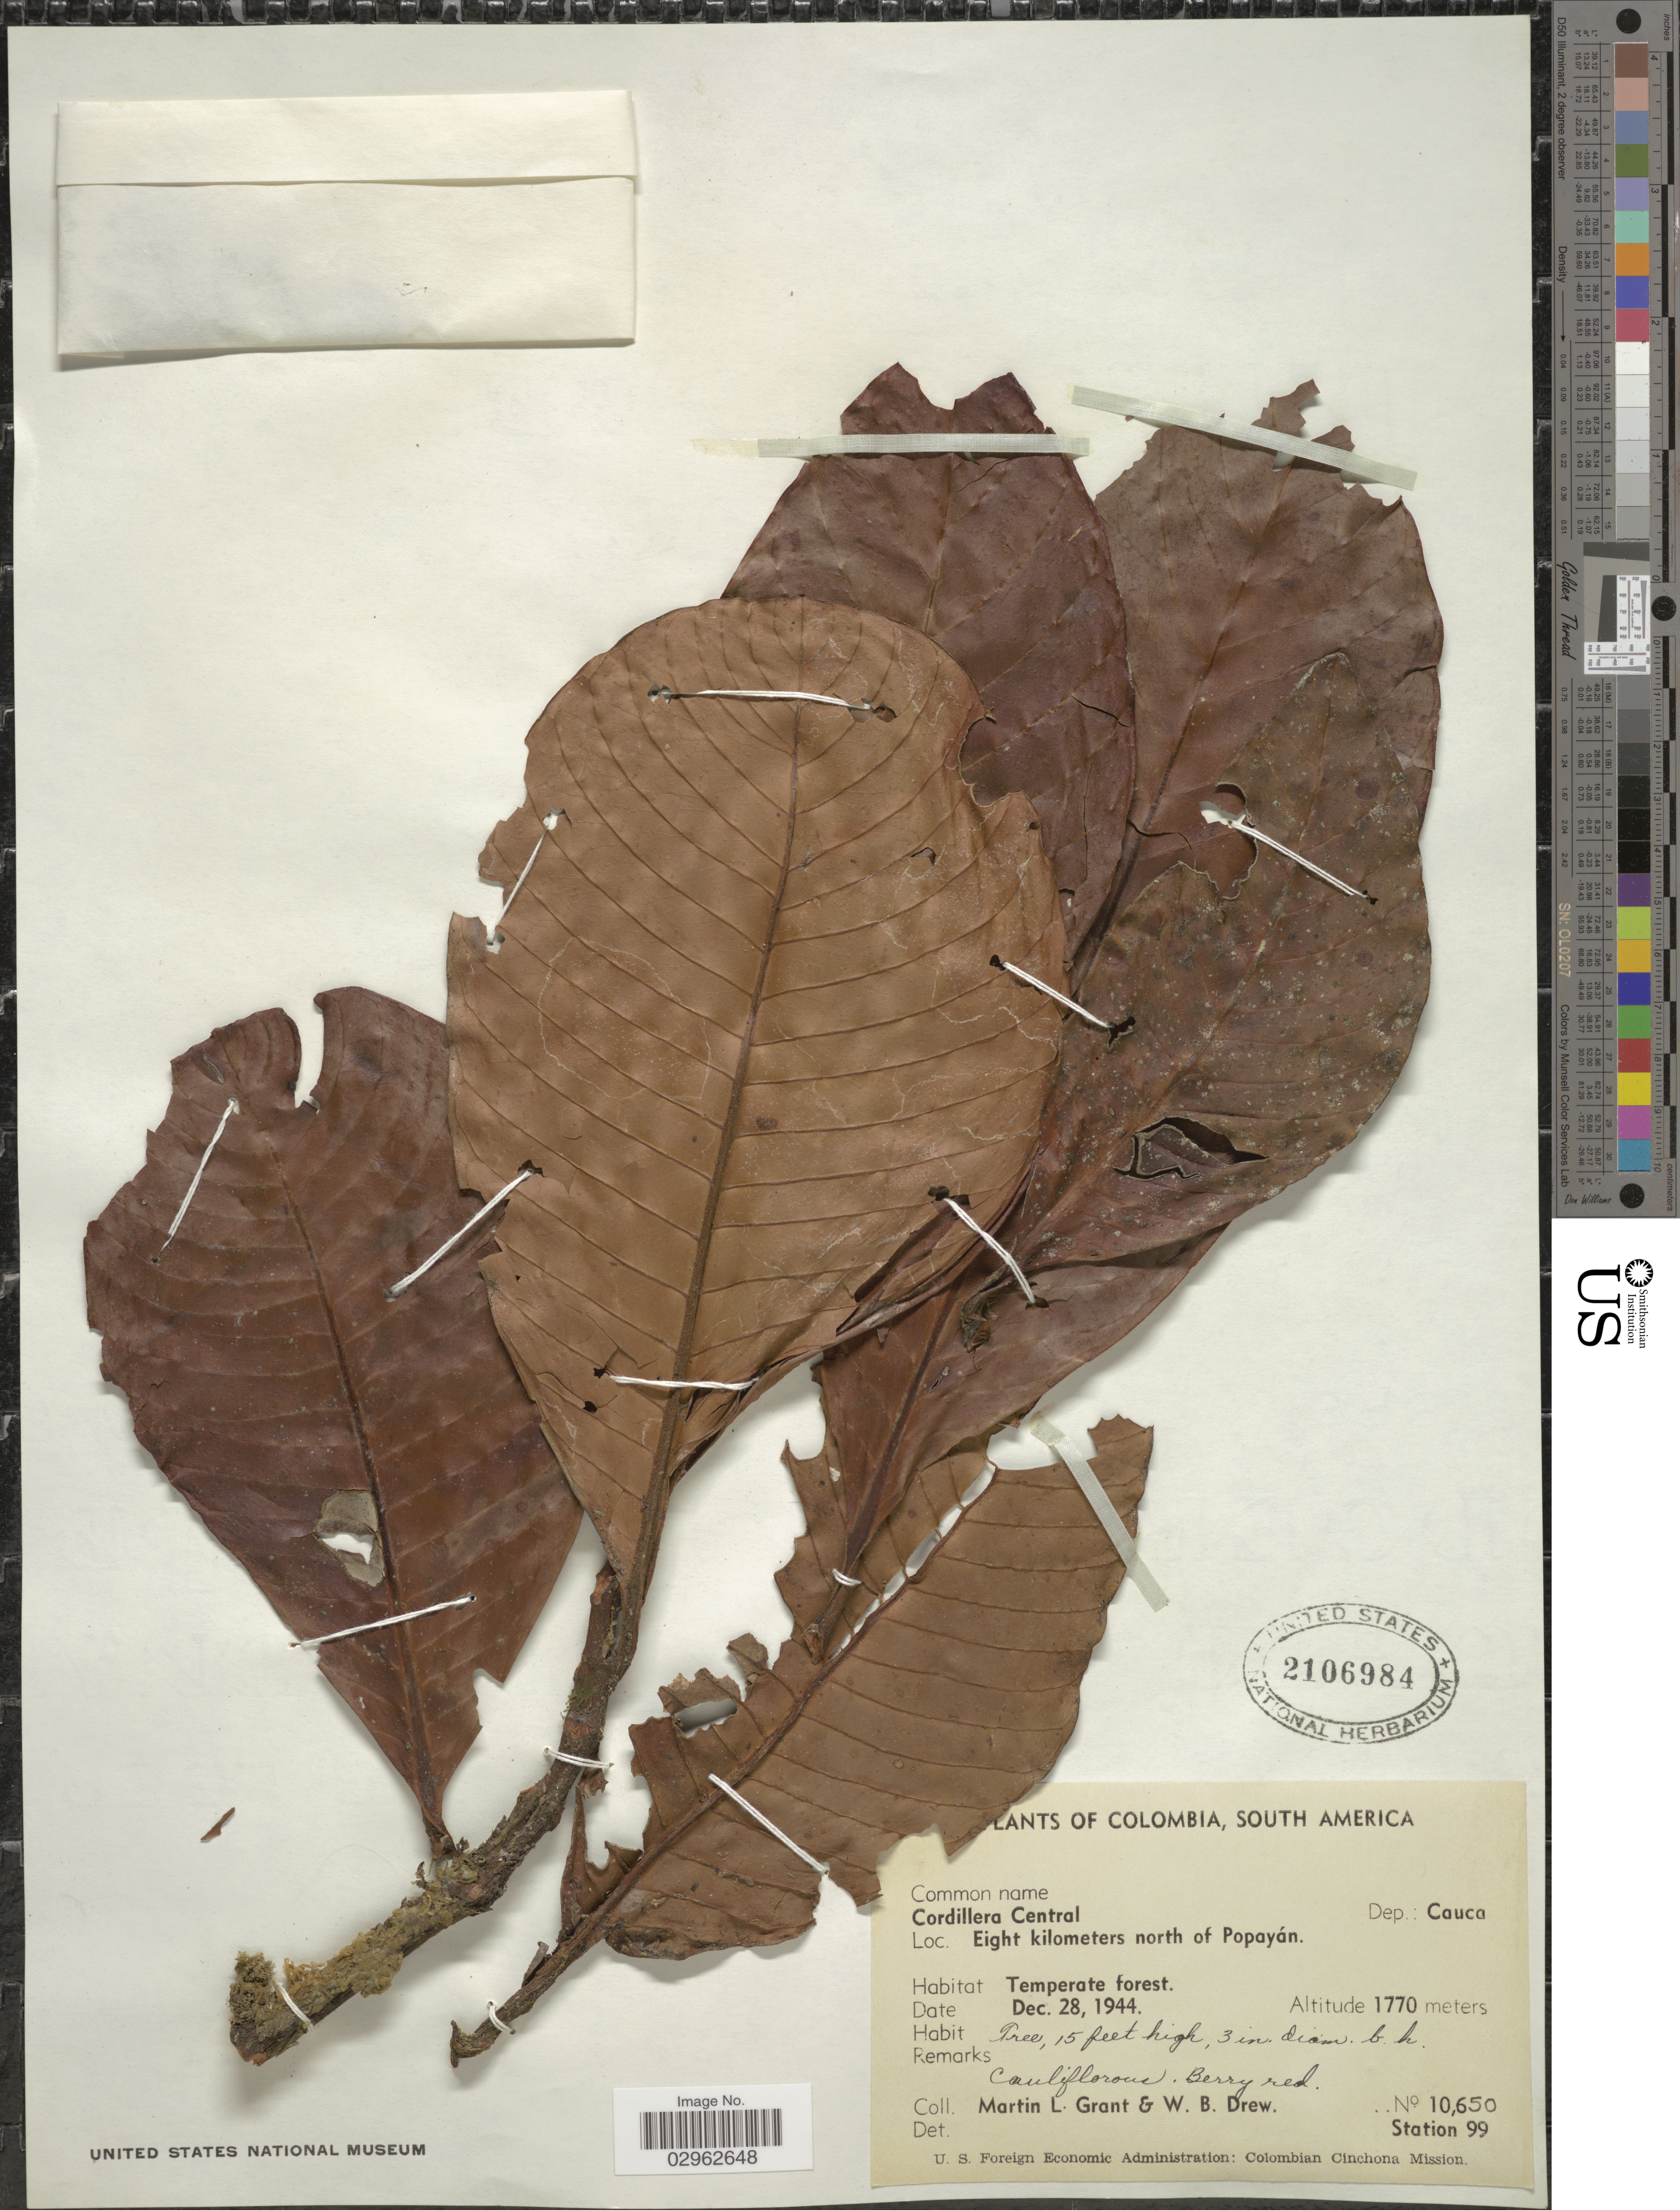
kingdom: Plantae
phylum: Tracheophyta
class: Magnoliopsida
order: Malpighiales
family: Clusiaceae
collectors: M. L. Grant & W. B. Drew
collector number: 10650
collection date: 1944-12-28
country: Colombia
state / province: Cauca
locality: Cordillera Central, Eight kilometers north of Popayán, Dep.: Cauca, Station 99.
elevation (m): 1770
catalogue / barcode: US 2106984